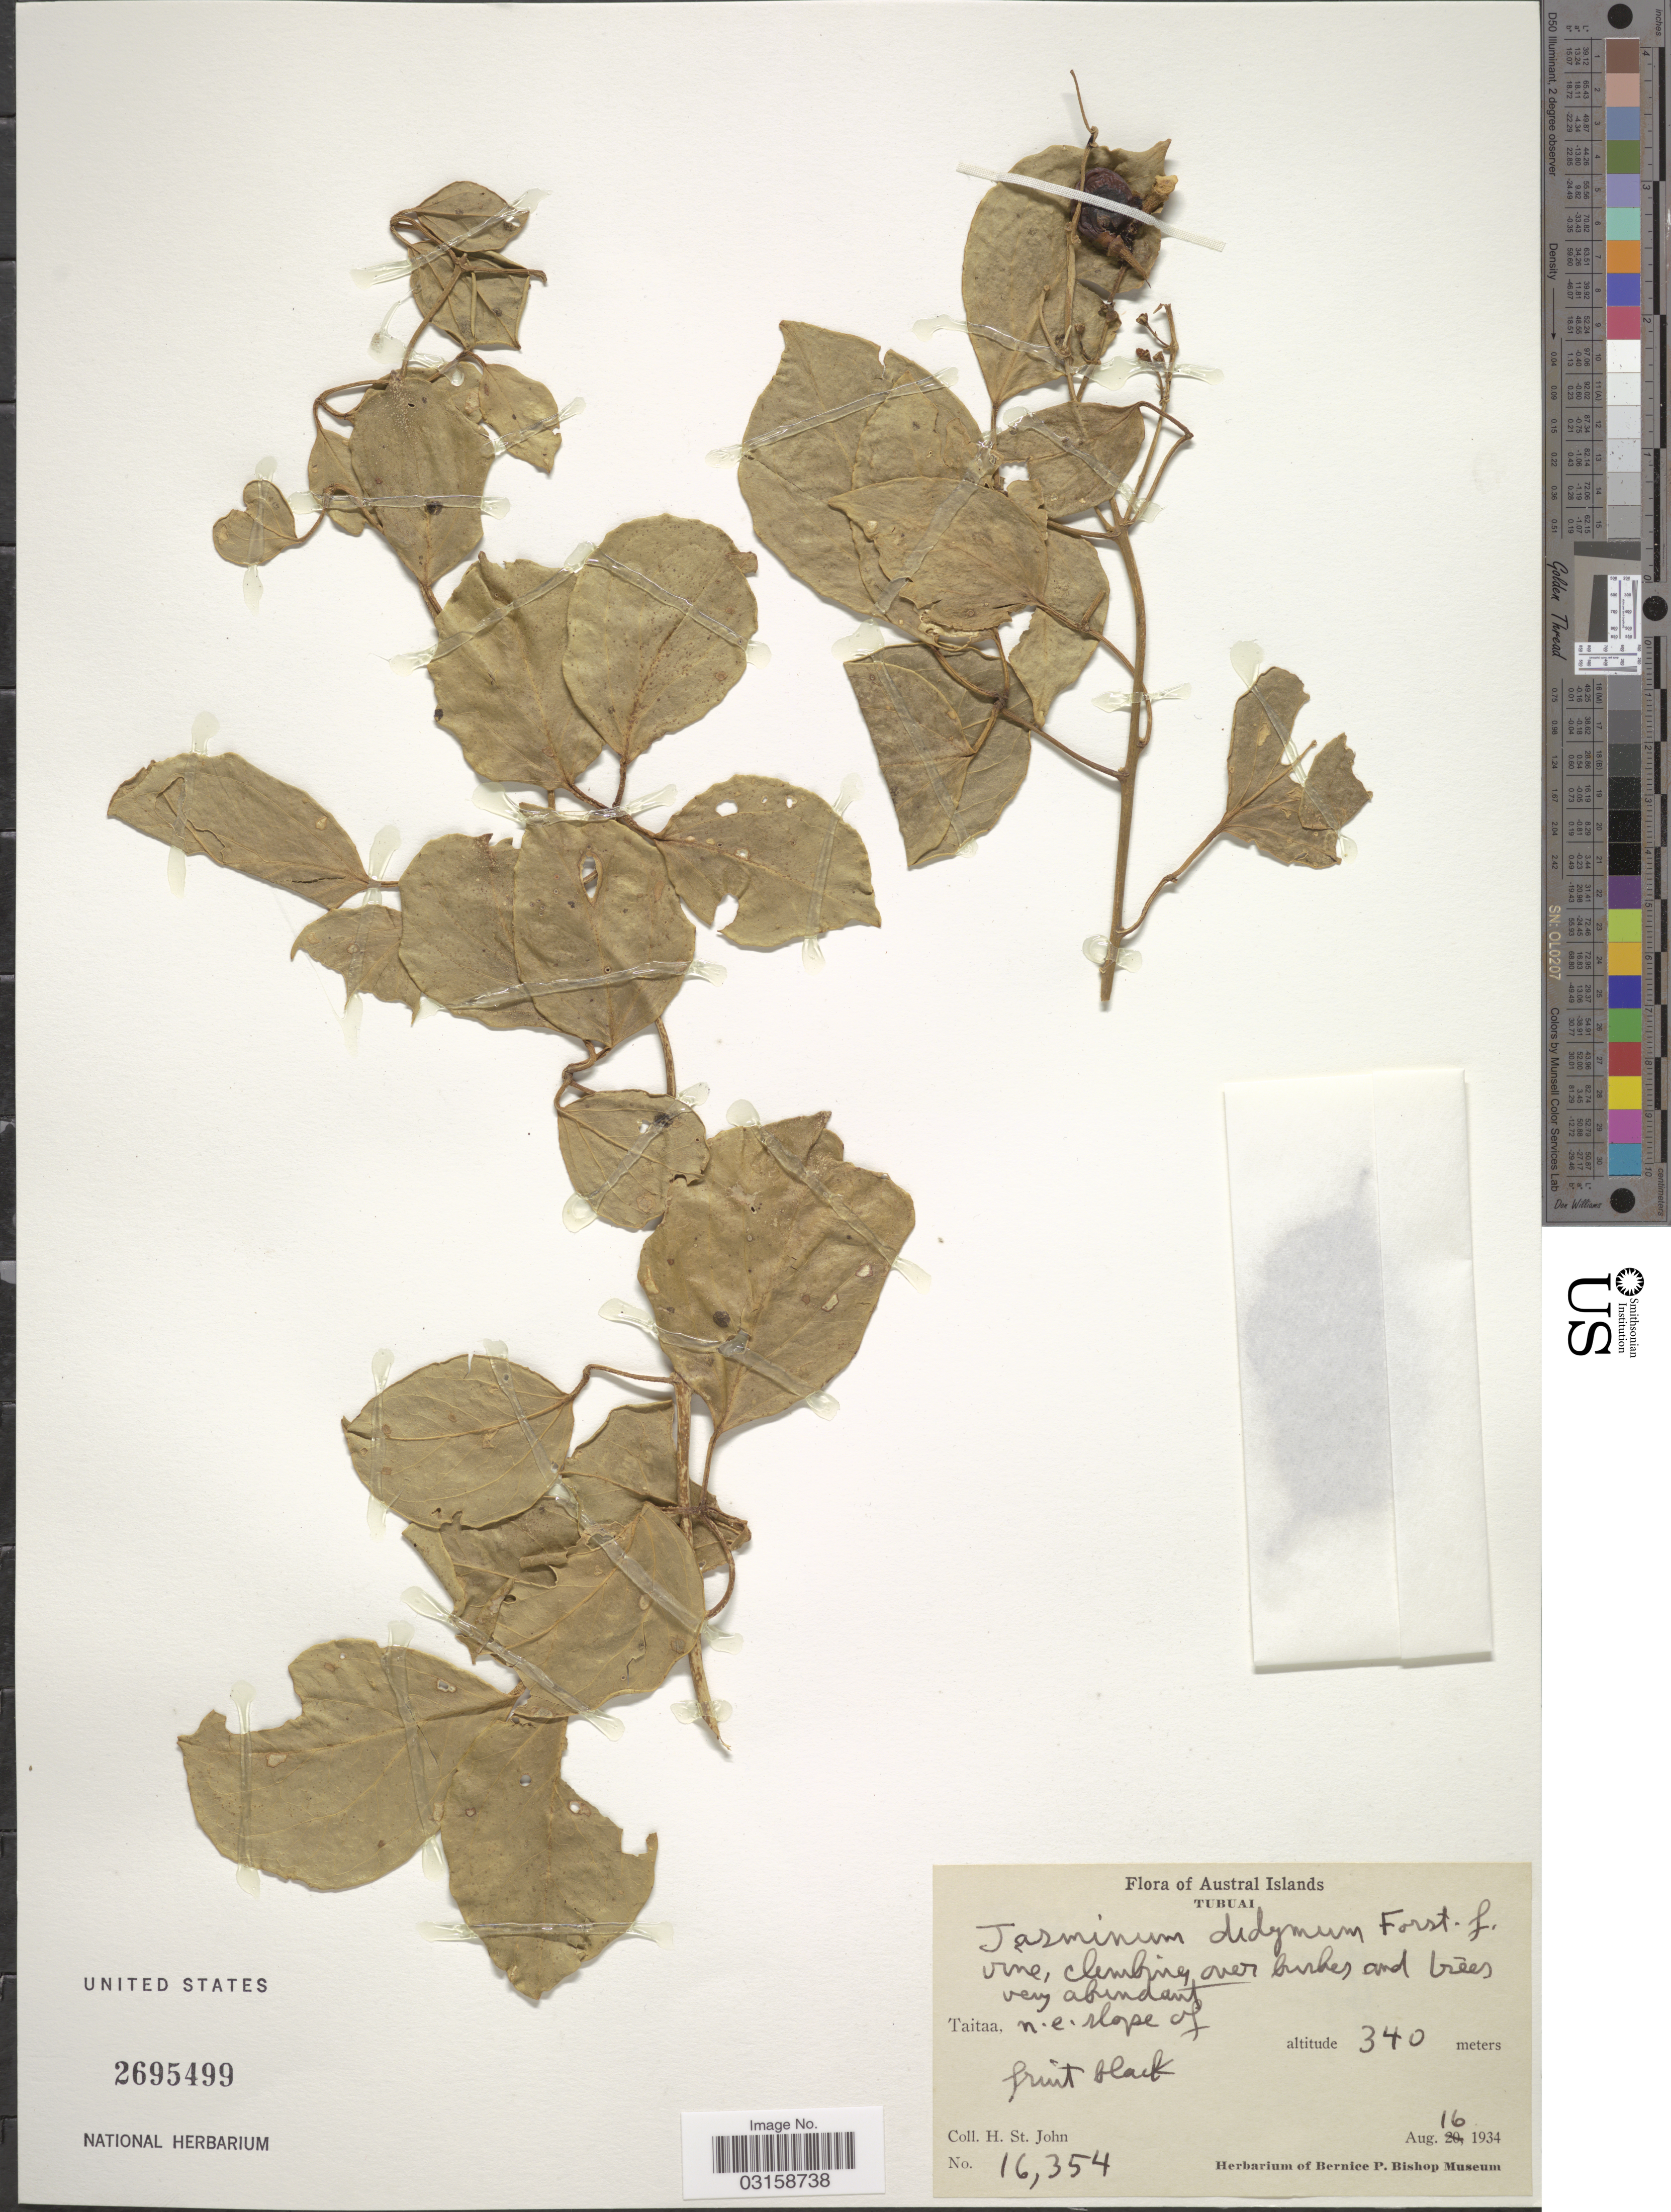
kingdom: Plantae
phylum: Tracheophyta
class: Magnoliopsida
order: Lamiales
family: Oleaceae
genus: Jasminum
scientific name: Jasminum didymum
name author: G. Forst.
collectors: H. St. John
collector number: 16354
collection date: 1934-08-16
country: French Polynesia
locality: Austral Islands. Tubuai. Taitaa, n.e. slope of.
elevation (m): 340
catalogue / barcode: US 2695499